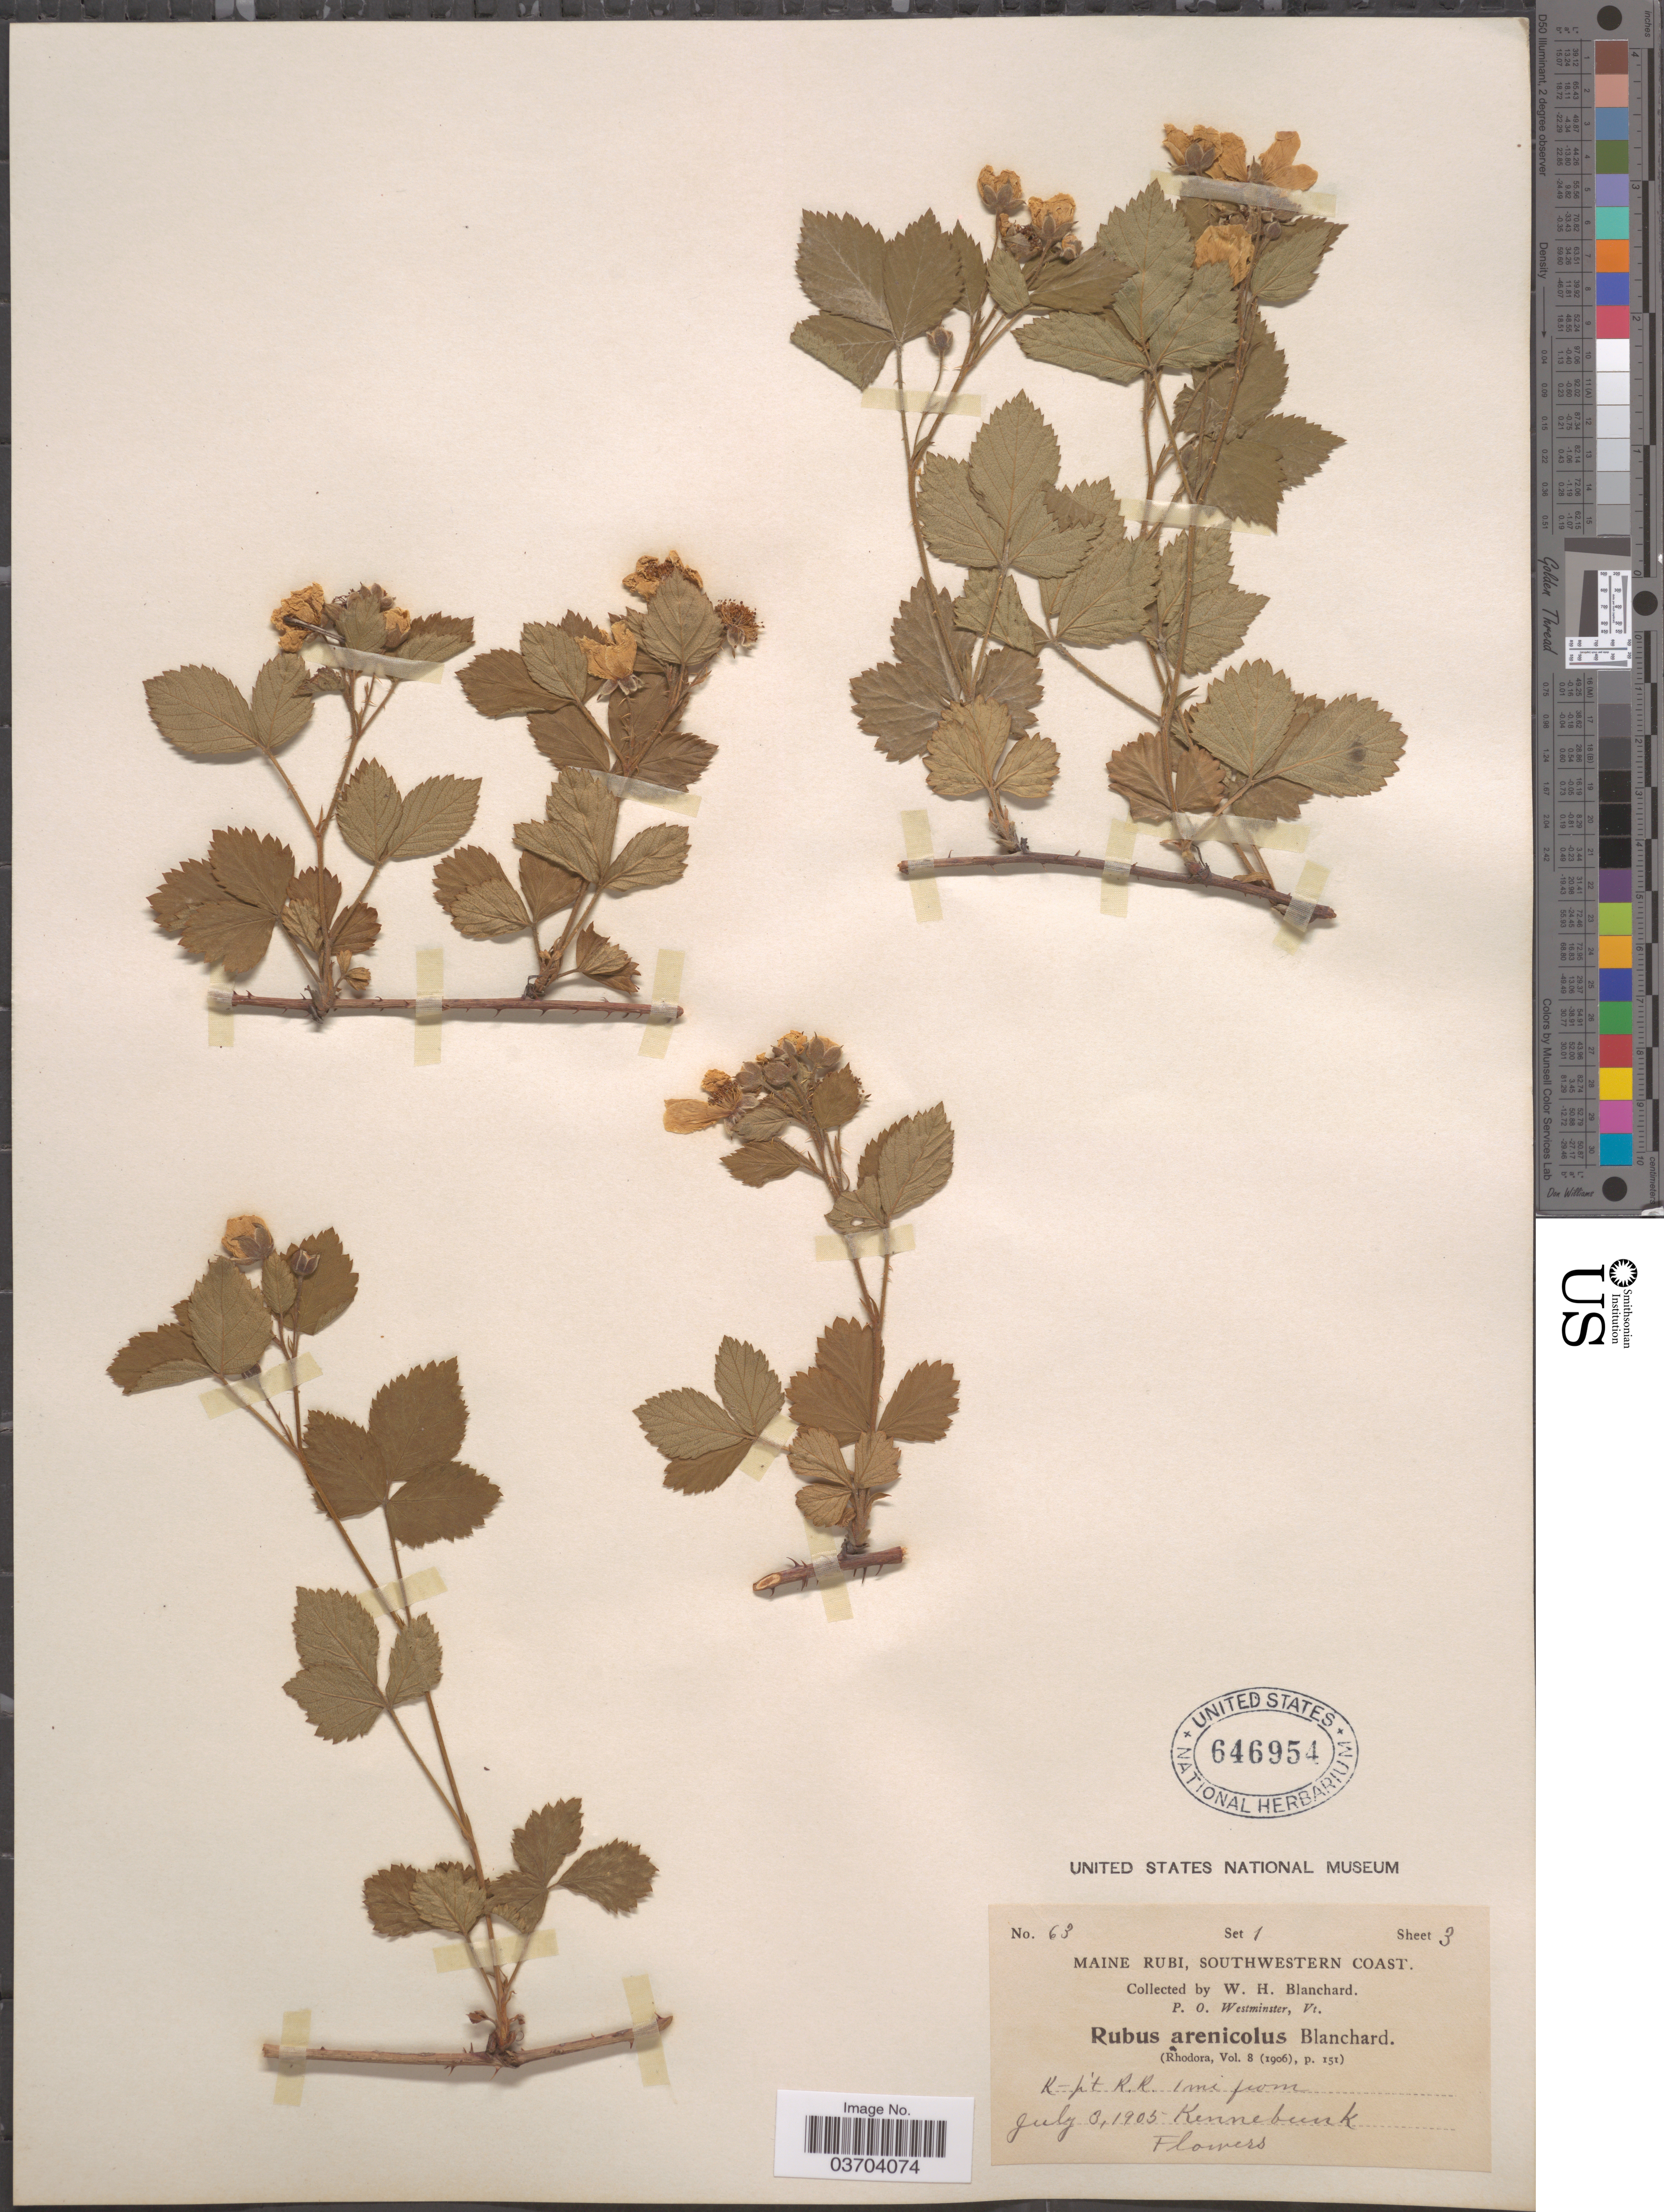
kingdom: Plantae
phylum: Tracheophyta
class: Magnoliopsida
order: Rosales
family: Rosaceae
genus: Rubus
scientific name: Rubus arenicola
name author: Blanch.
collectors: W. H. Blanchard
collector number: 63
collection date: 1905-07-03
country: United States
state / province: Maine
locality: Southwestern Coast. K-p't R.R. 1 mi from Kennebunk.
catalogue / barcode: US 646954